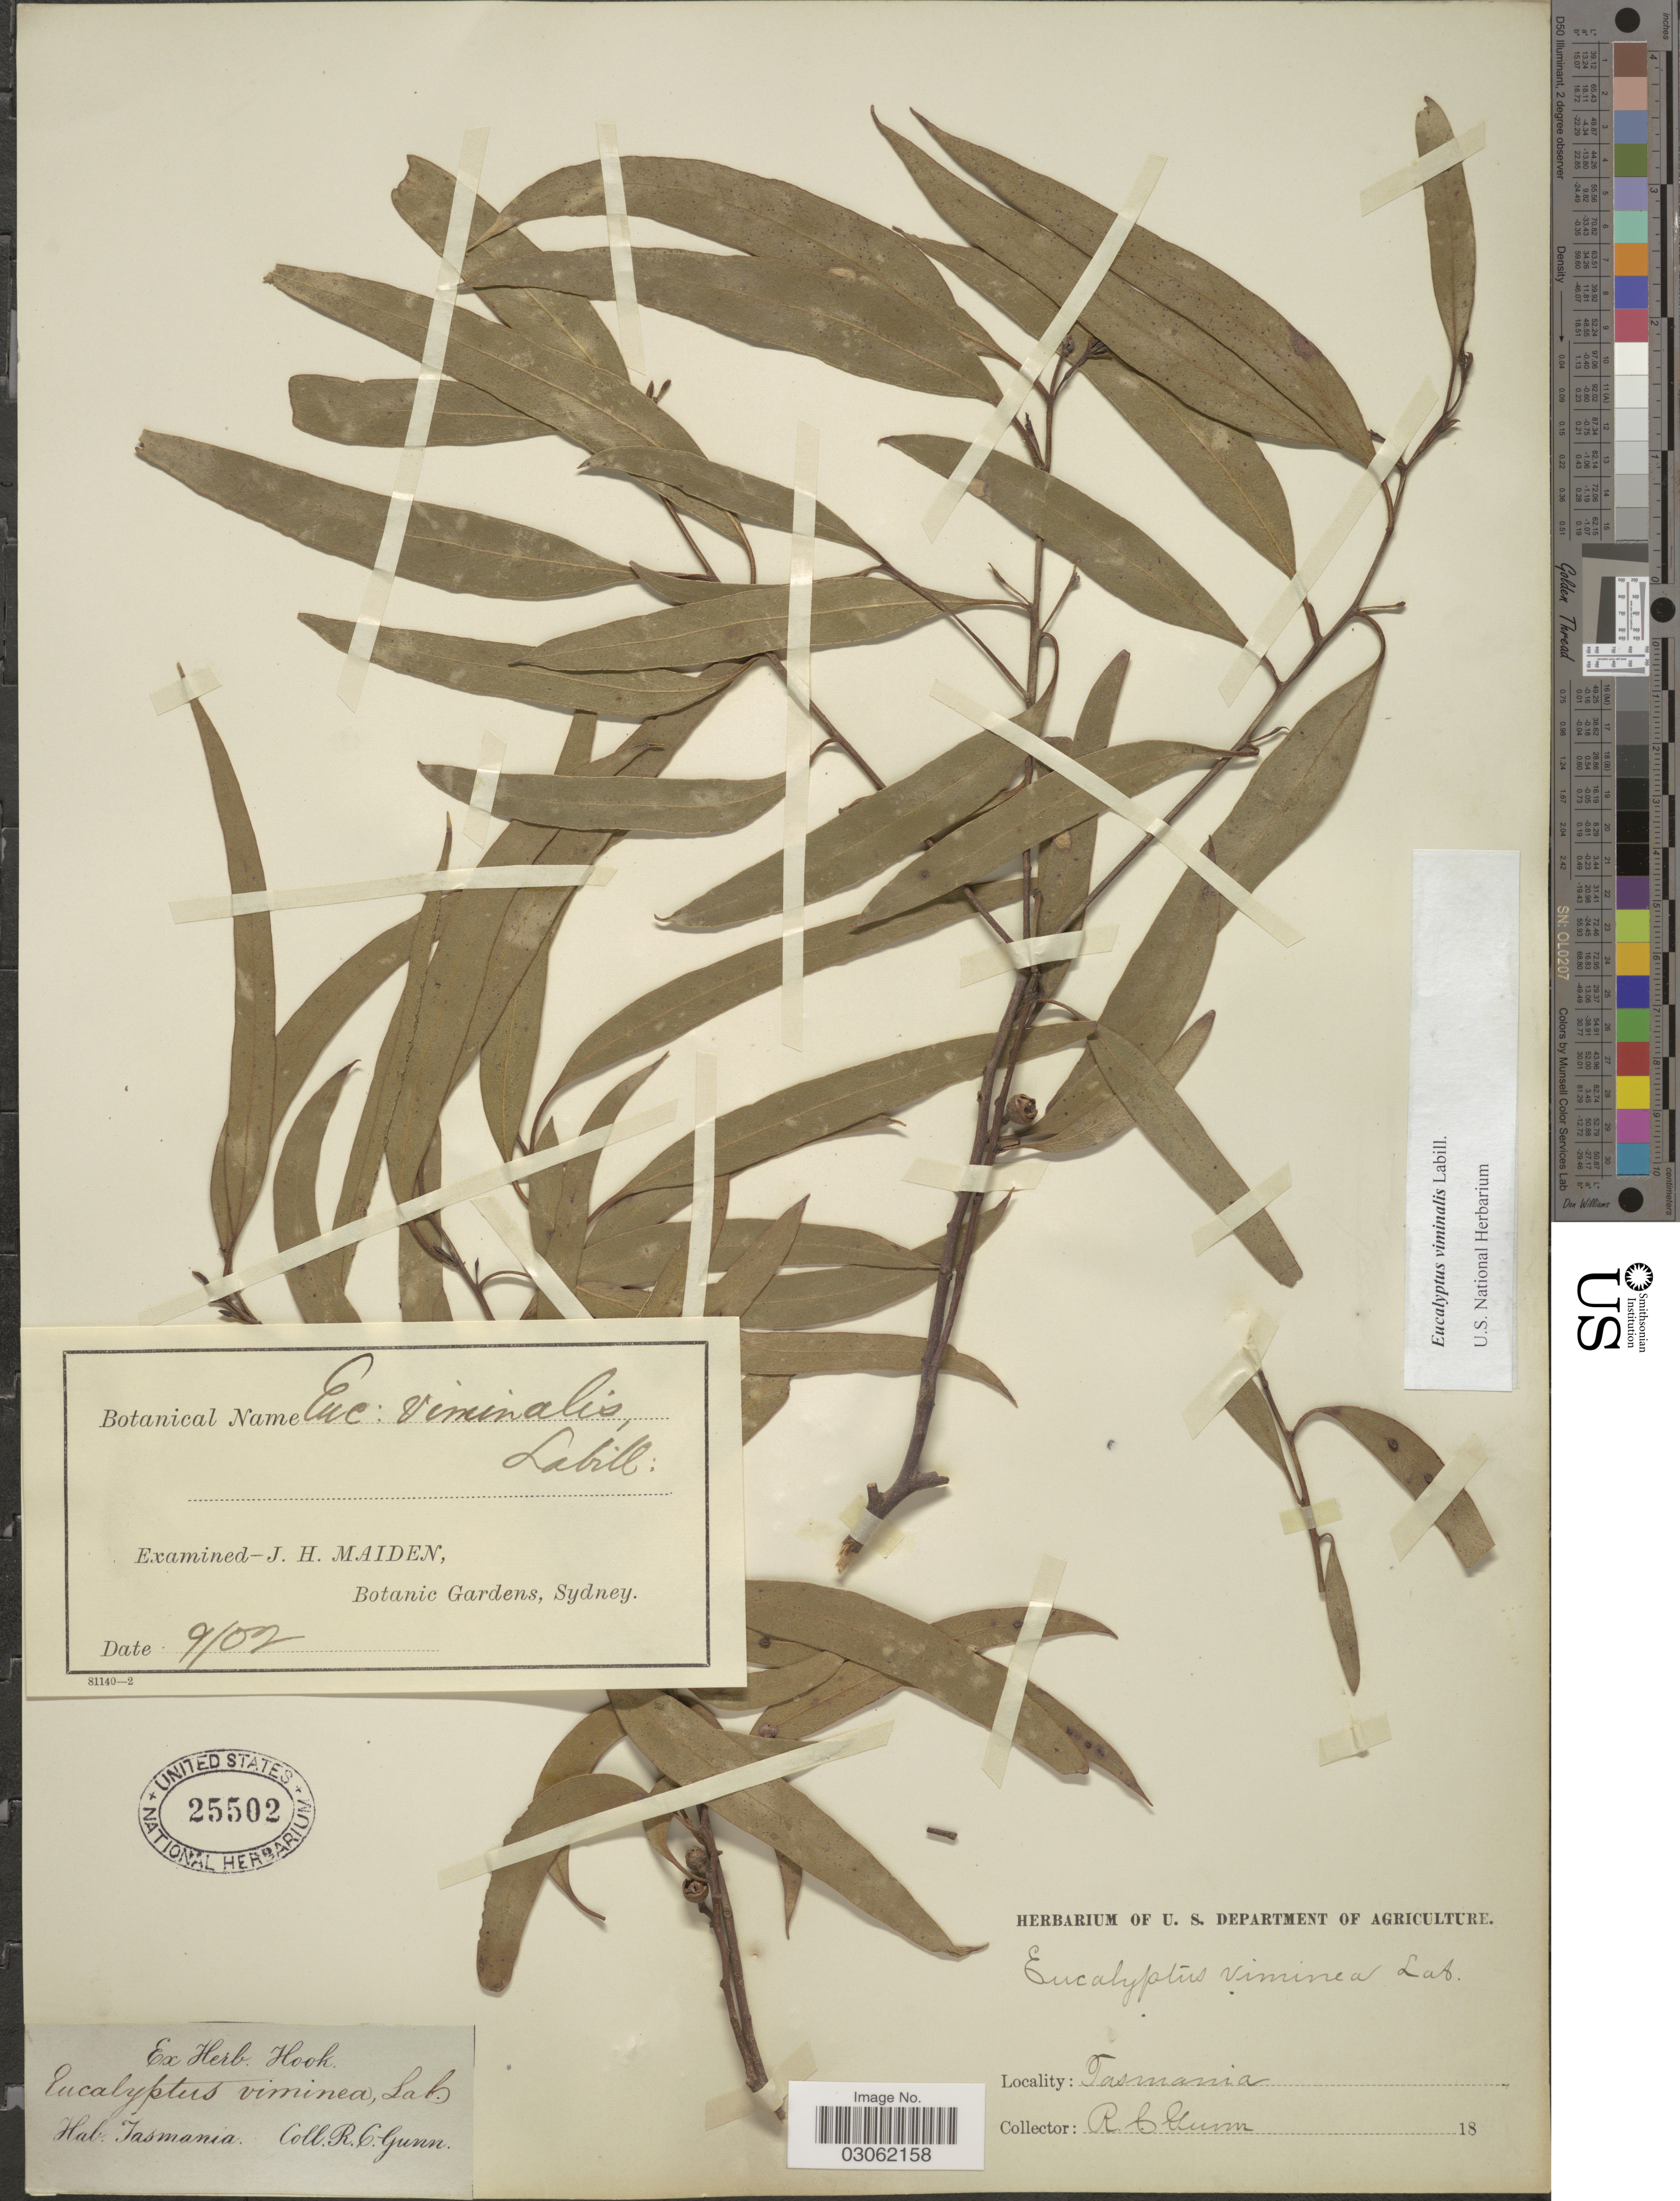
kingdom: Plantae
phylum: Tracheophyta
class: Magnoliopsida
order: Myrtales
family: Myrtaceae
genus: Eucalyptus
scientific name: Eucalyptus viminalis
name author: Labill.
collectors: R. Gunn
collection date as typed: Transcribed d/m/y: /9/2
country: Australia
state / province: Tasmania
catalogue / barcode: US 25502